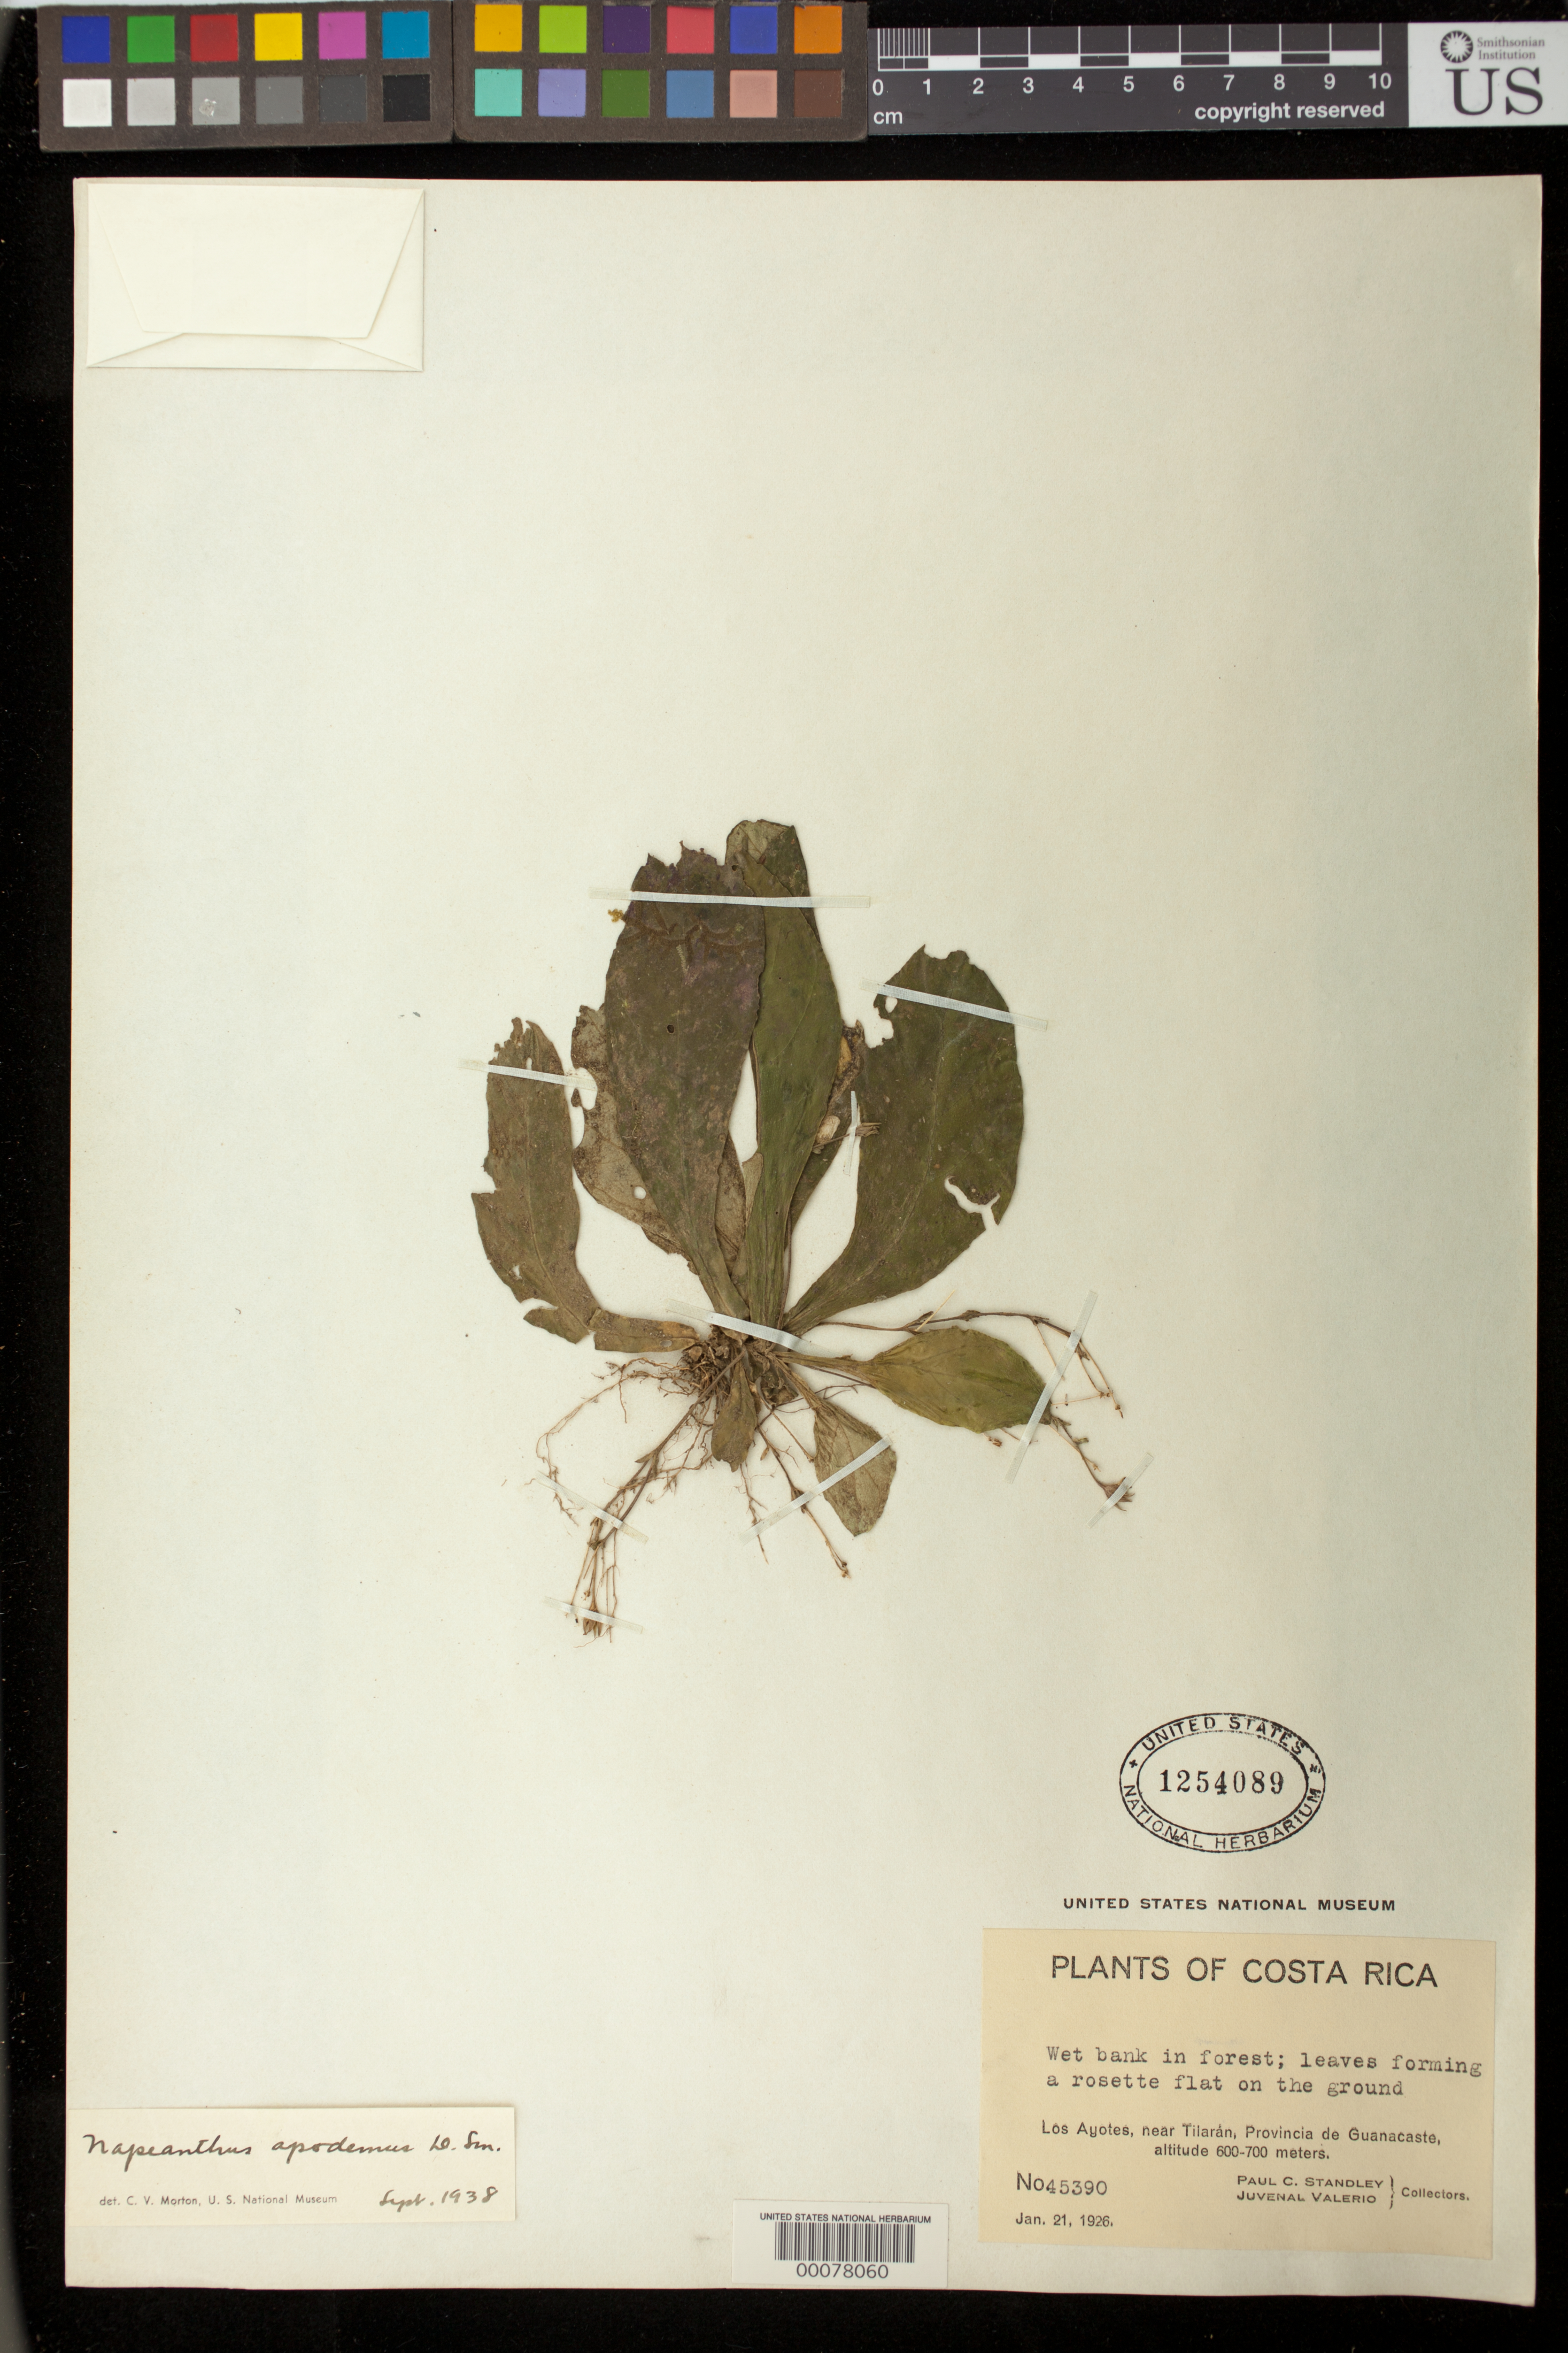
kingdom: Plantae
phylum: Tracheophyta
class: Magnoliopsida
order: Lamiales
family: Gesneriaceae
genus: Napeanthus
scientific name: Napeanthus apodemus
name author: Donn. Sm.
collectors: P. C. Standley & J. Valerio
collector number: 45390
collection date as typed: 21 Jan 1926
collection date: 1926-01-21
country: Costa Rica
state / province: Guanacaste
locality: Los Ayotes, near Tilaran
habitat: Wet bank in forest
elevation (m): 600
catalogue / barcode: US 1254089